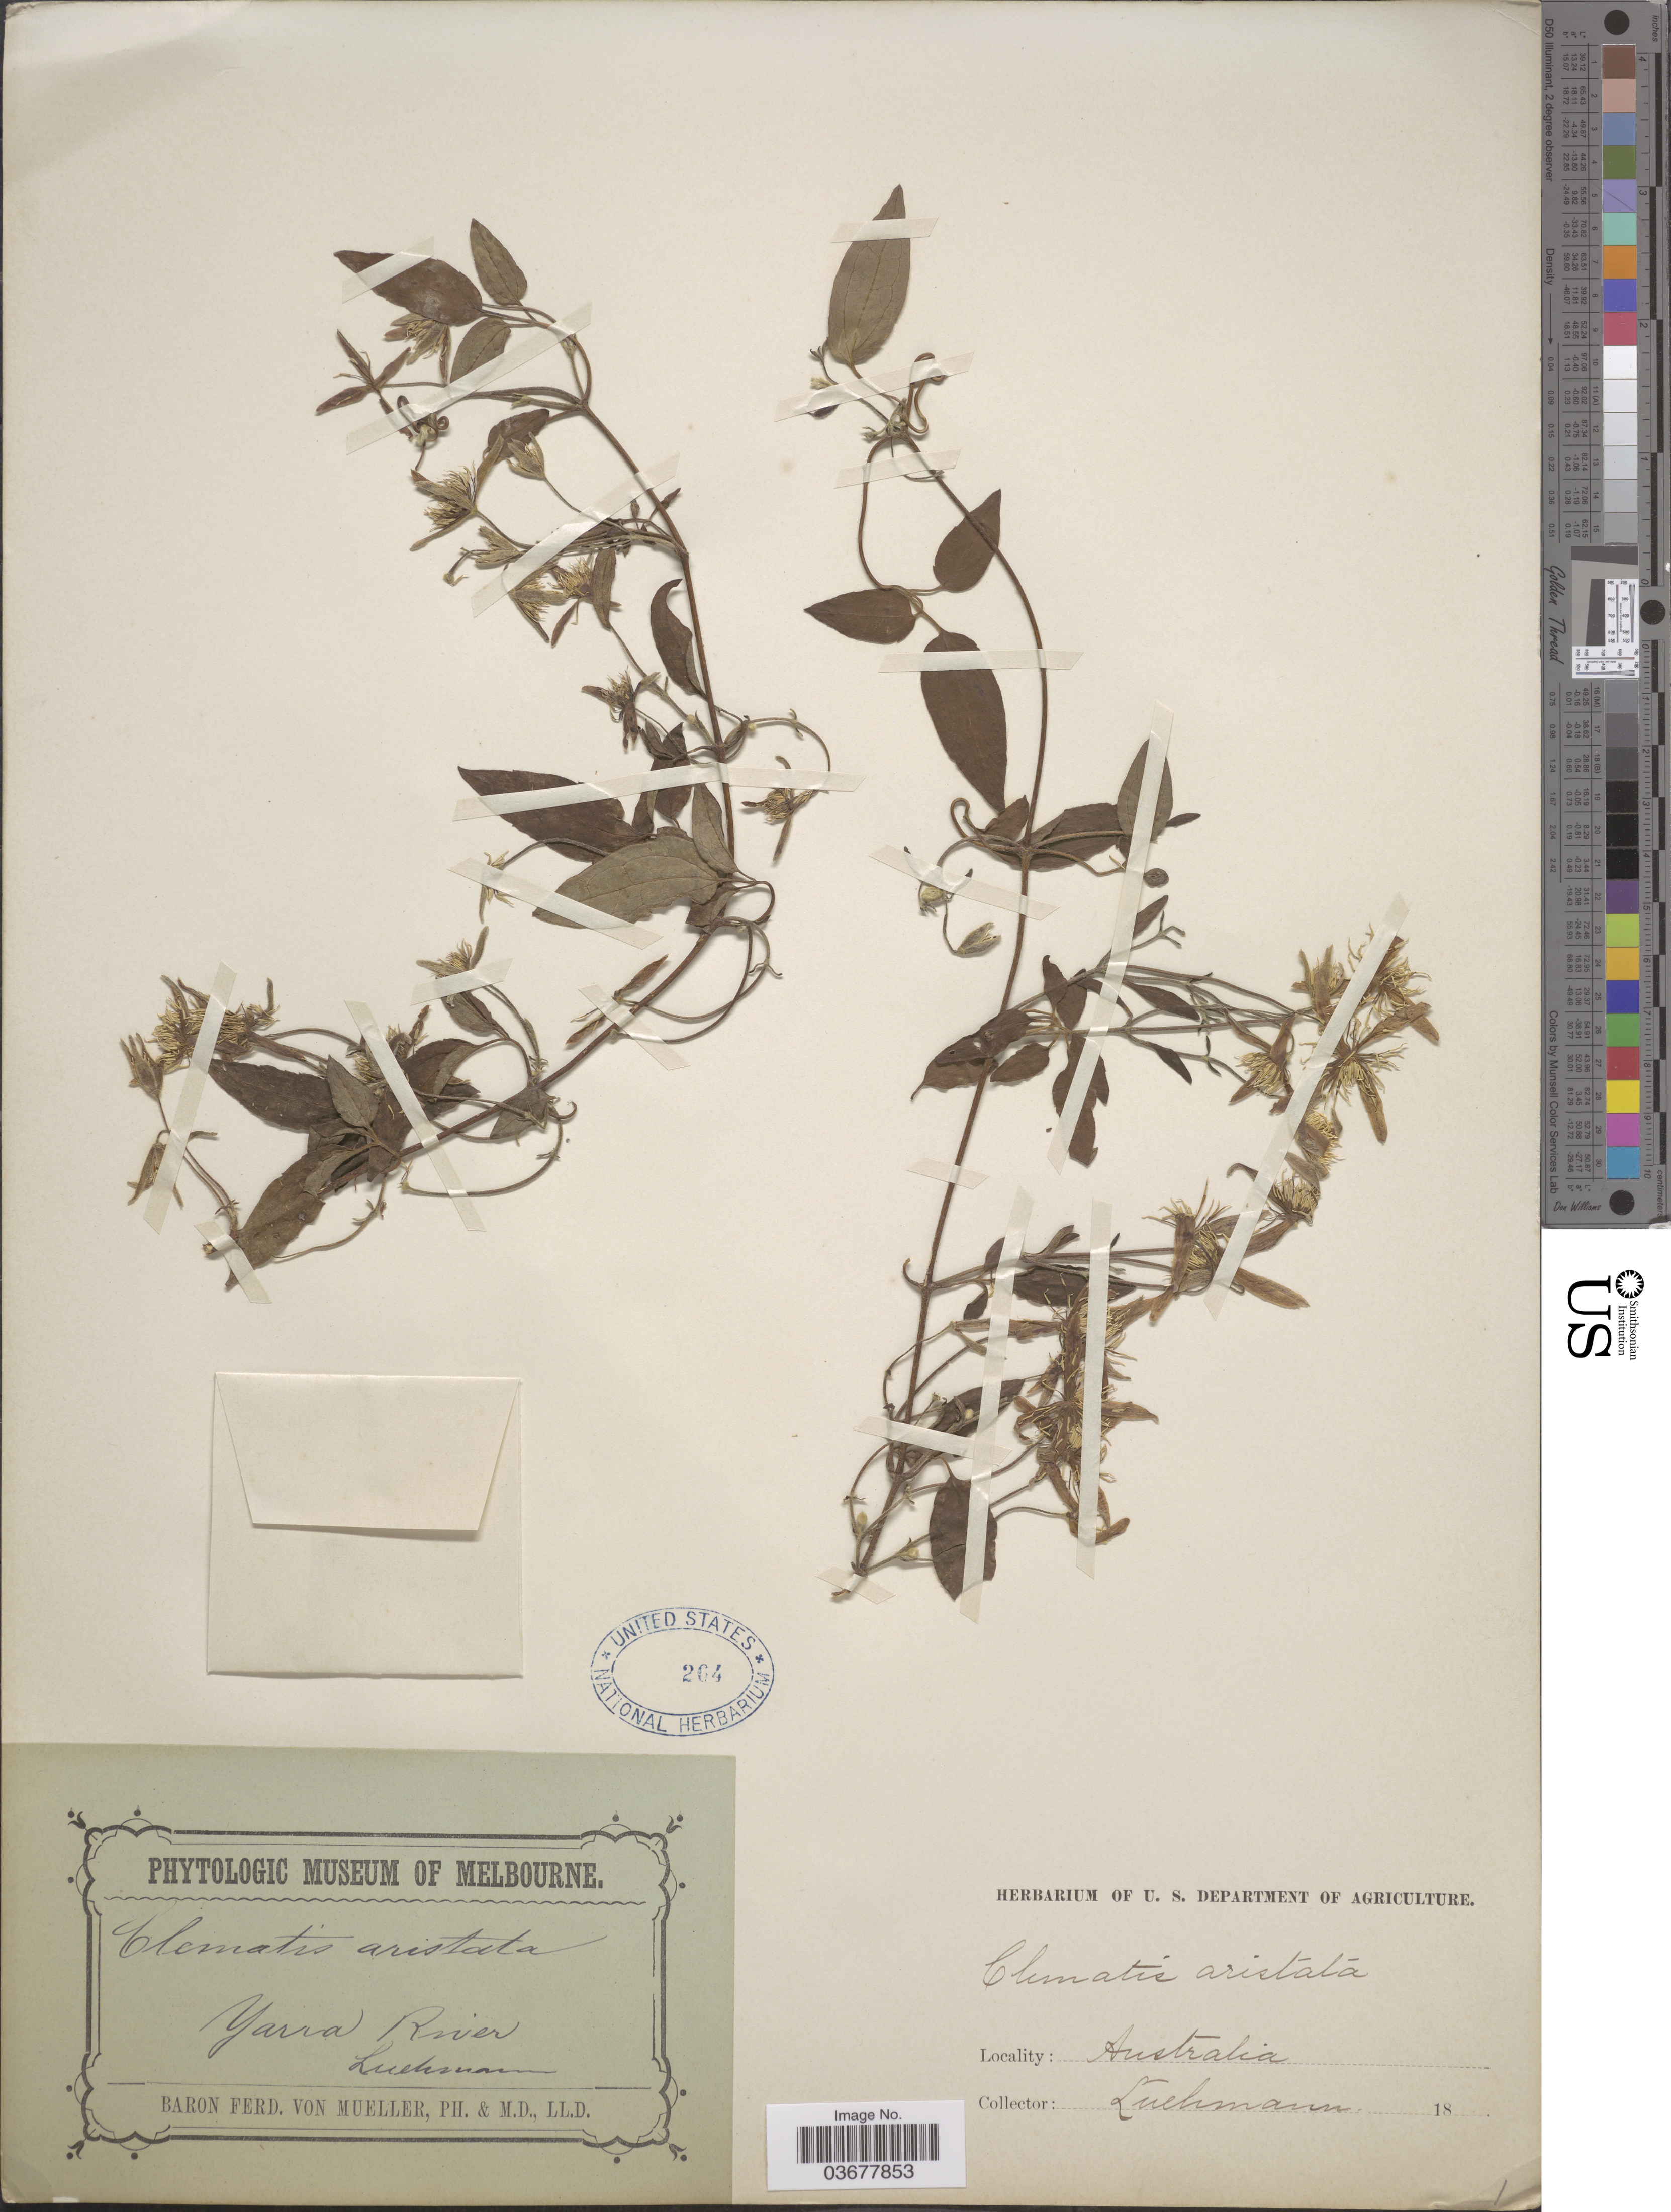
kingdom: Plantae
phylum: Tracheophyta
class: Magnoliopsida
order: Ranunculales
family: Ranunculaceae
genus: Clematis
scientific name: Clematis aristata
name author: R. Br. ex Ker Gawl.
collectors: Luehmann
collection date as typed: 18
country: Australia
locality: Yarra River.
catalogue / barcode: US 264